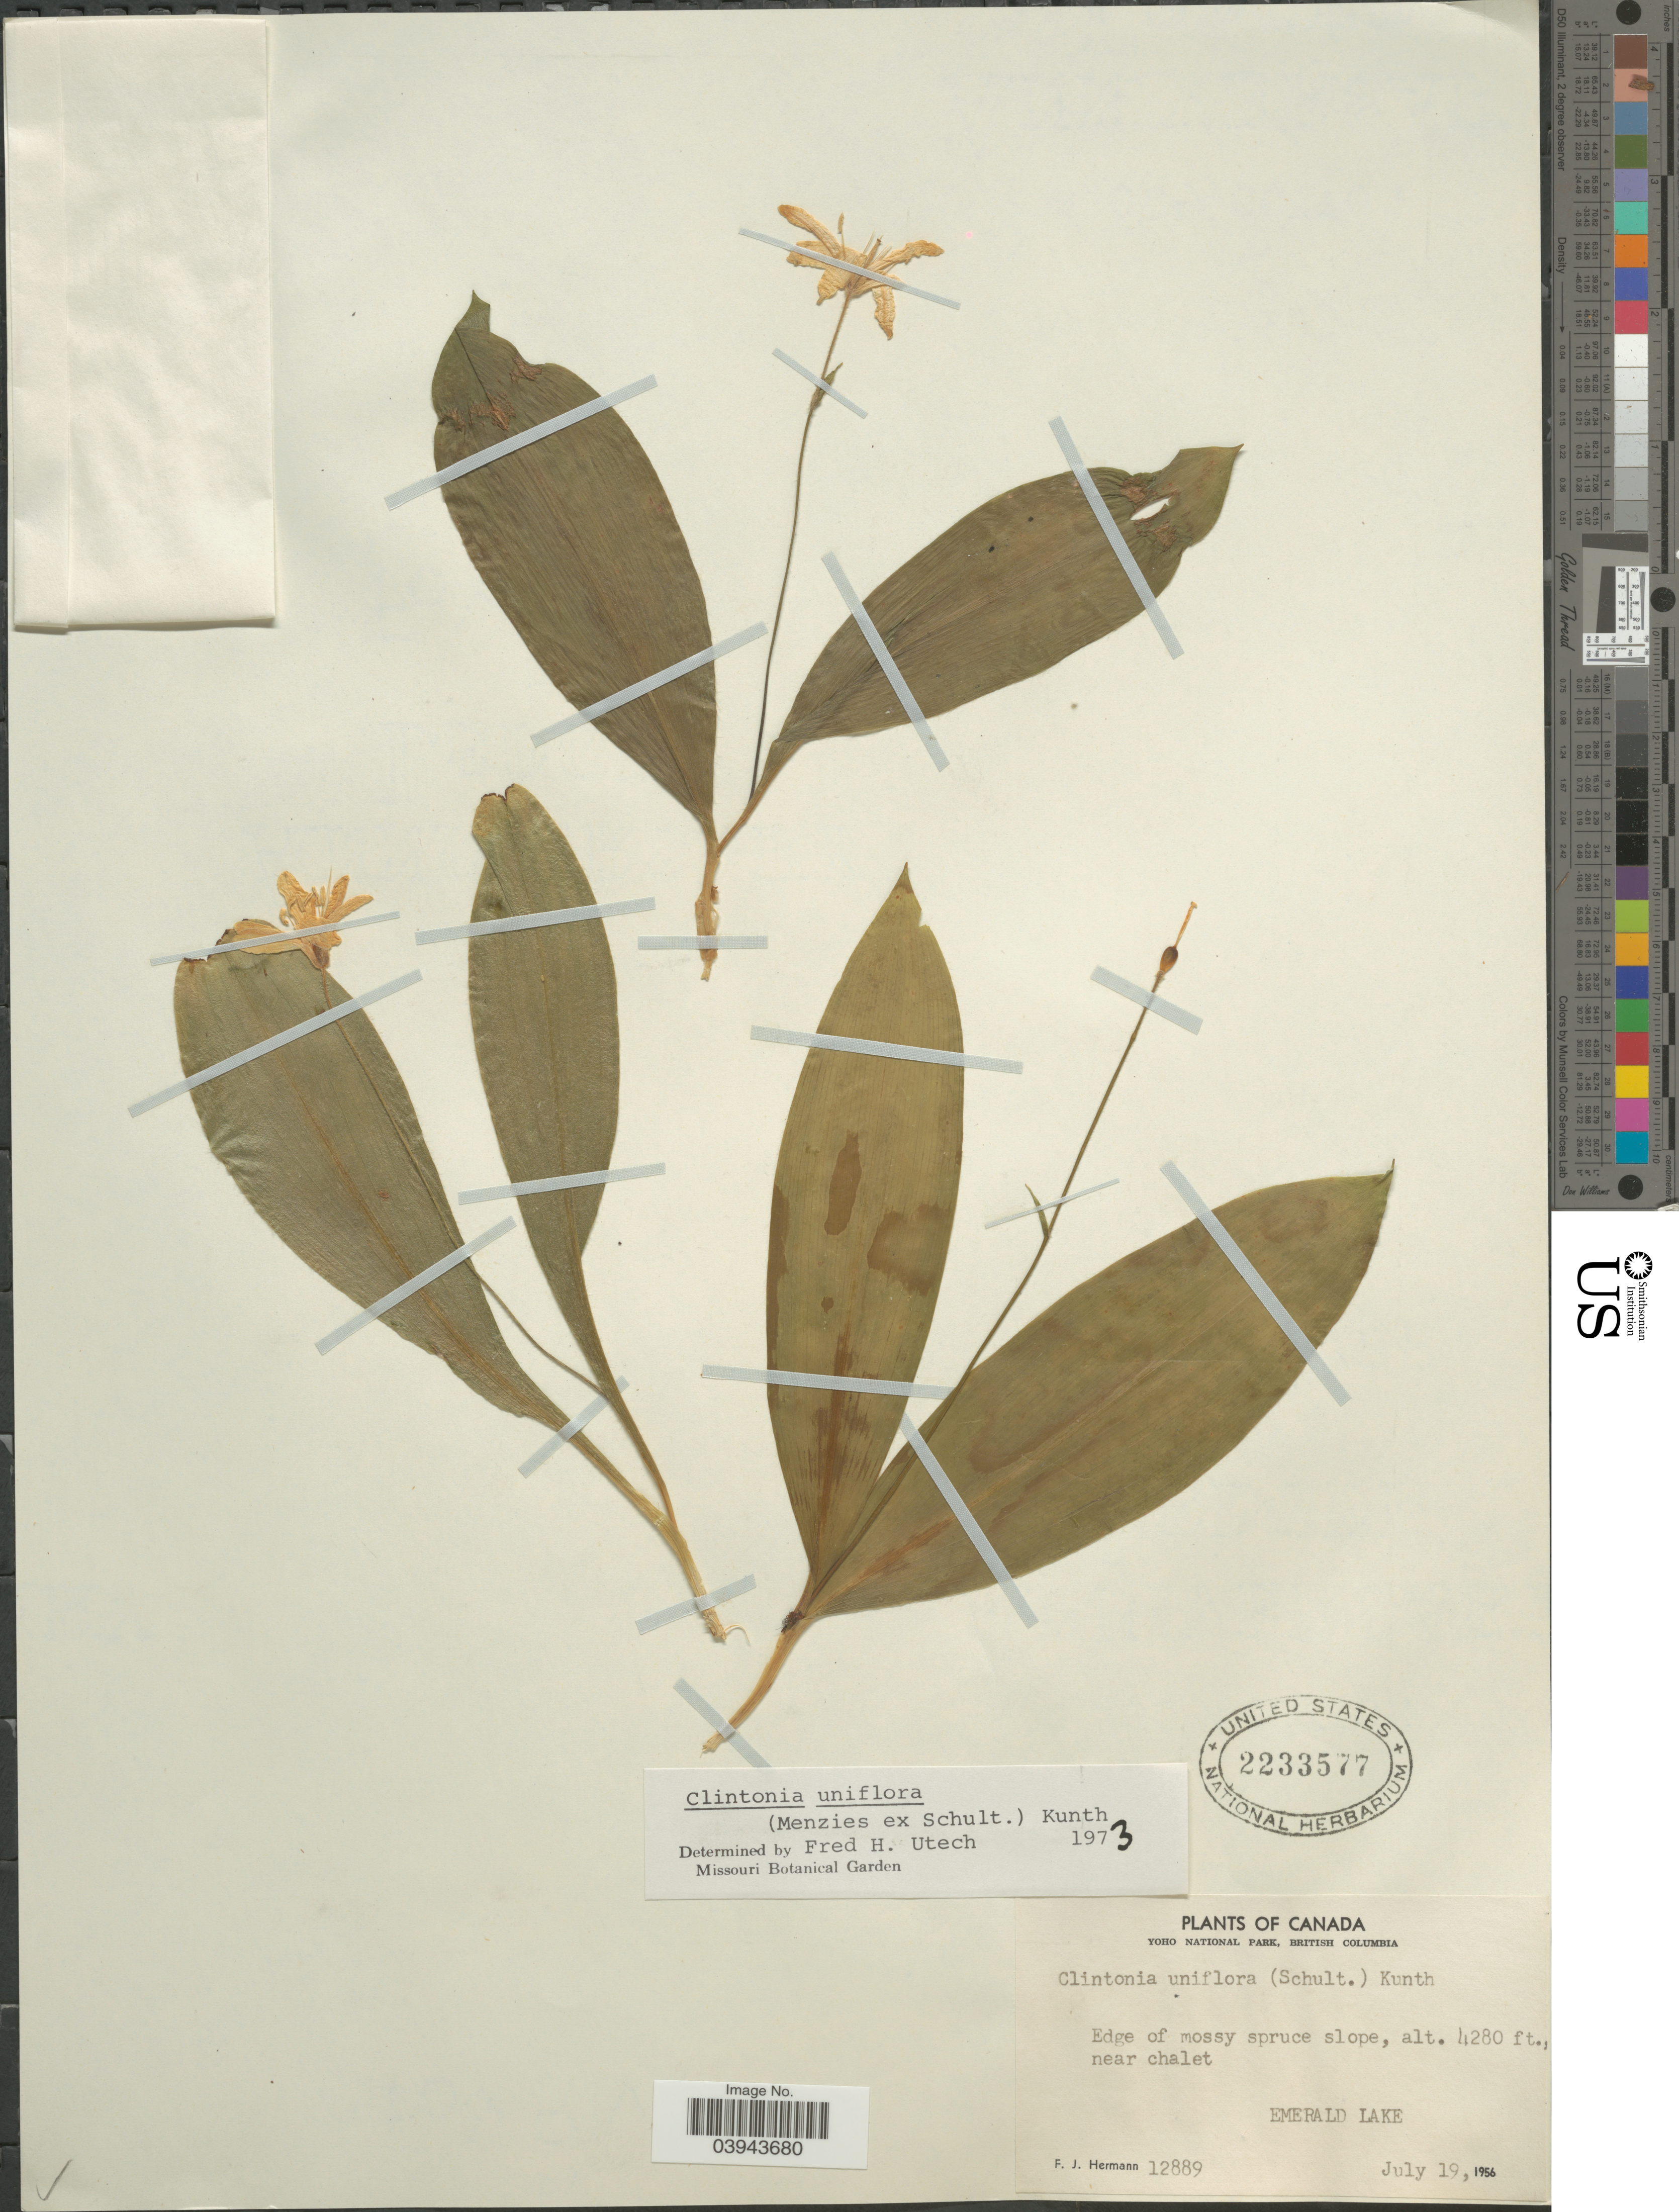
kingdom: Plantae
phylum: Tracheophyta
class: Liliopsida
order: Liliales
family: Liliaceae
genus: Clintonia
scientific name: Clintonia uniflora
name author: Kunth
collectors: F. J. Hermann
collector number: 12889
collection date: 1956-07-19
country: Canada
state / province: British Columbia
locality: Yoho National Park. Near chalet Emerald Lake.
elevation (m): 1305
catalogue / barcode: US 2233577